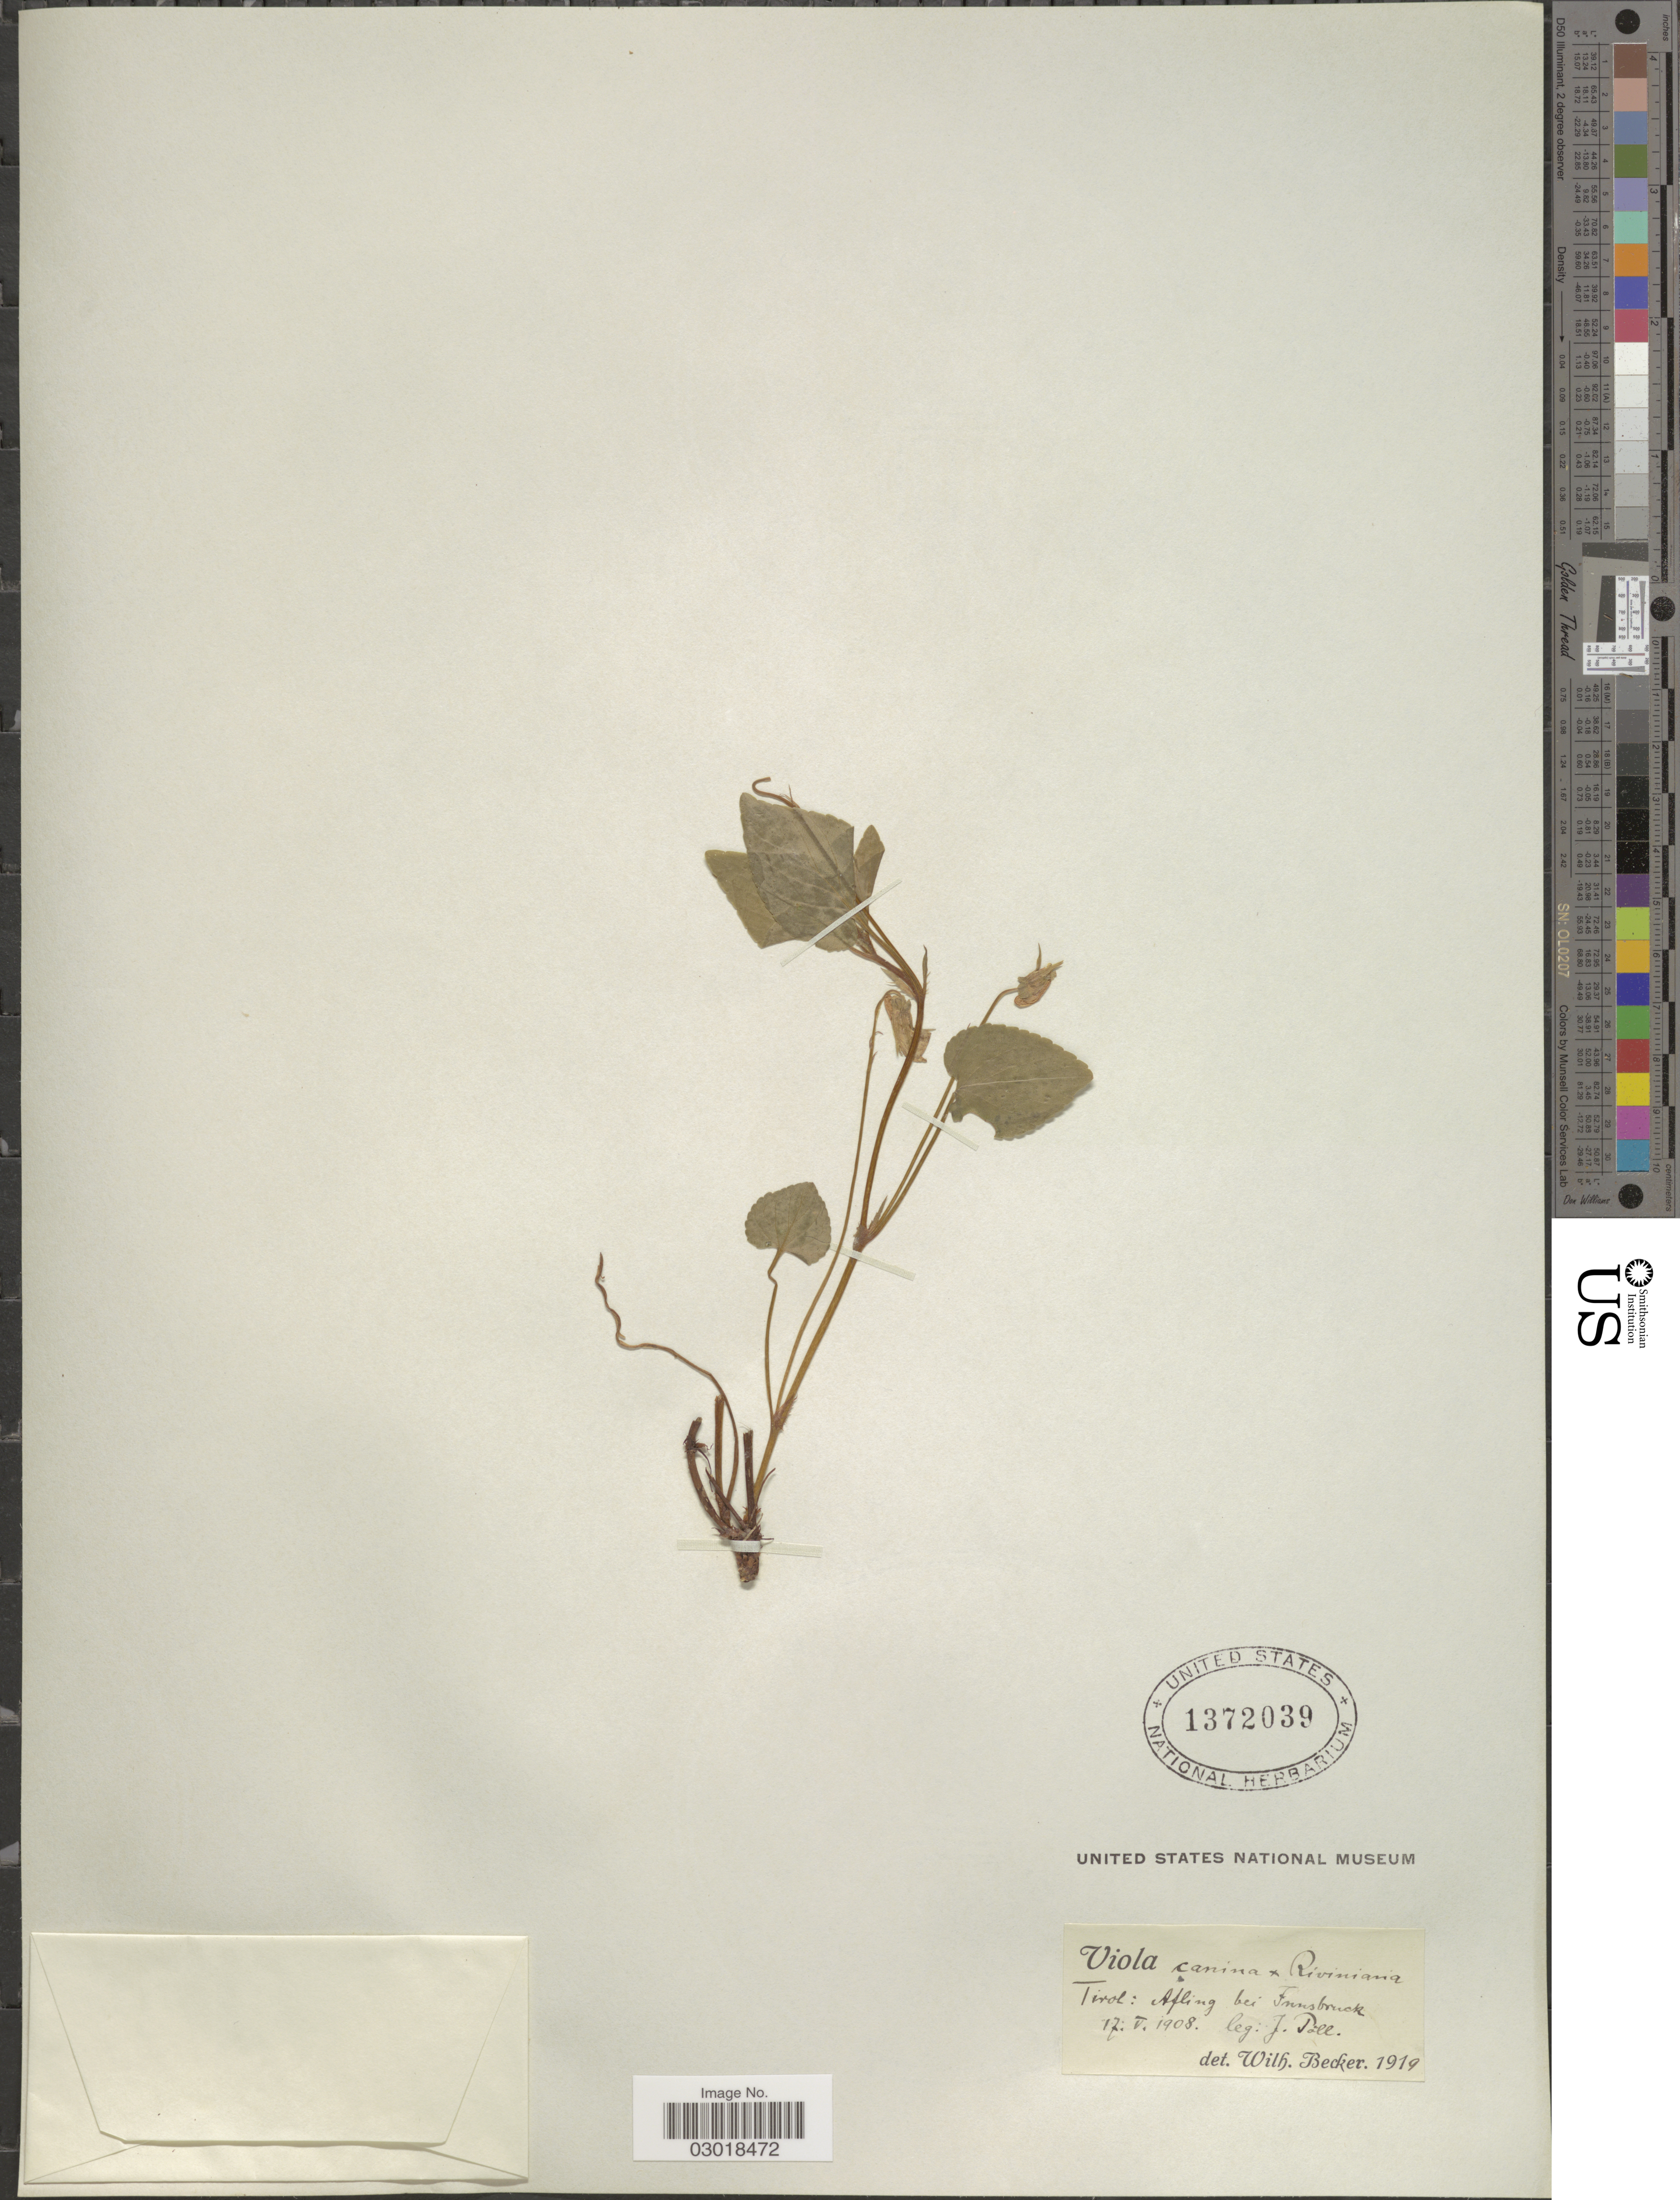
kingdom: Plantae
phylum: Tracheophyta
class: Magnoliopsida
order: Malpighiales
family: Violaceae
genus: Viola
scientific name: Viola canina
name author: L.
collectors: J. Poll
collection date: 1908-05-17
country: Austria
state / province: Tirol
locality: Afling bei Innsbruck.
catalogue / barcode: US 1372039